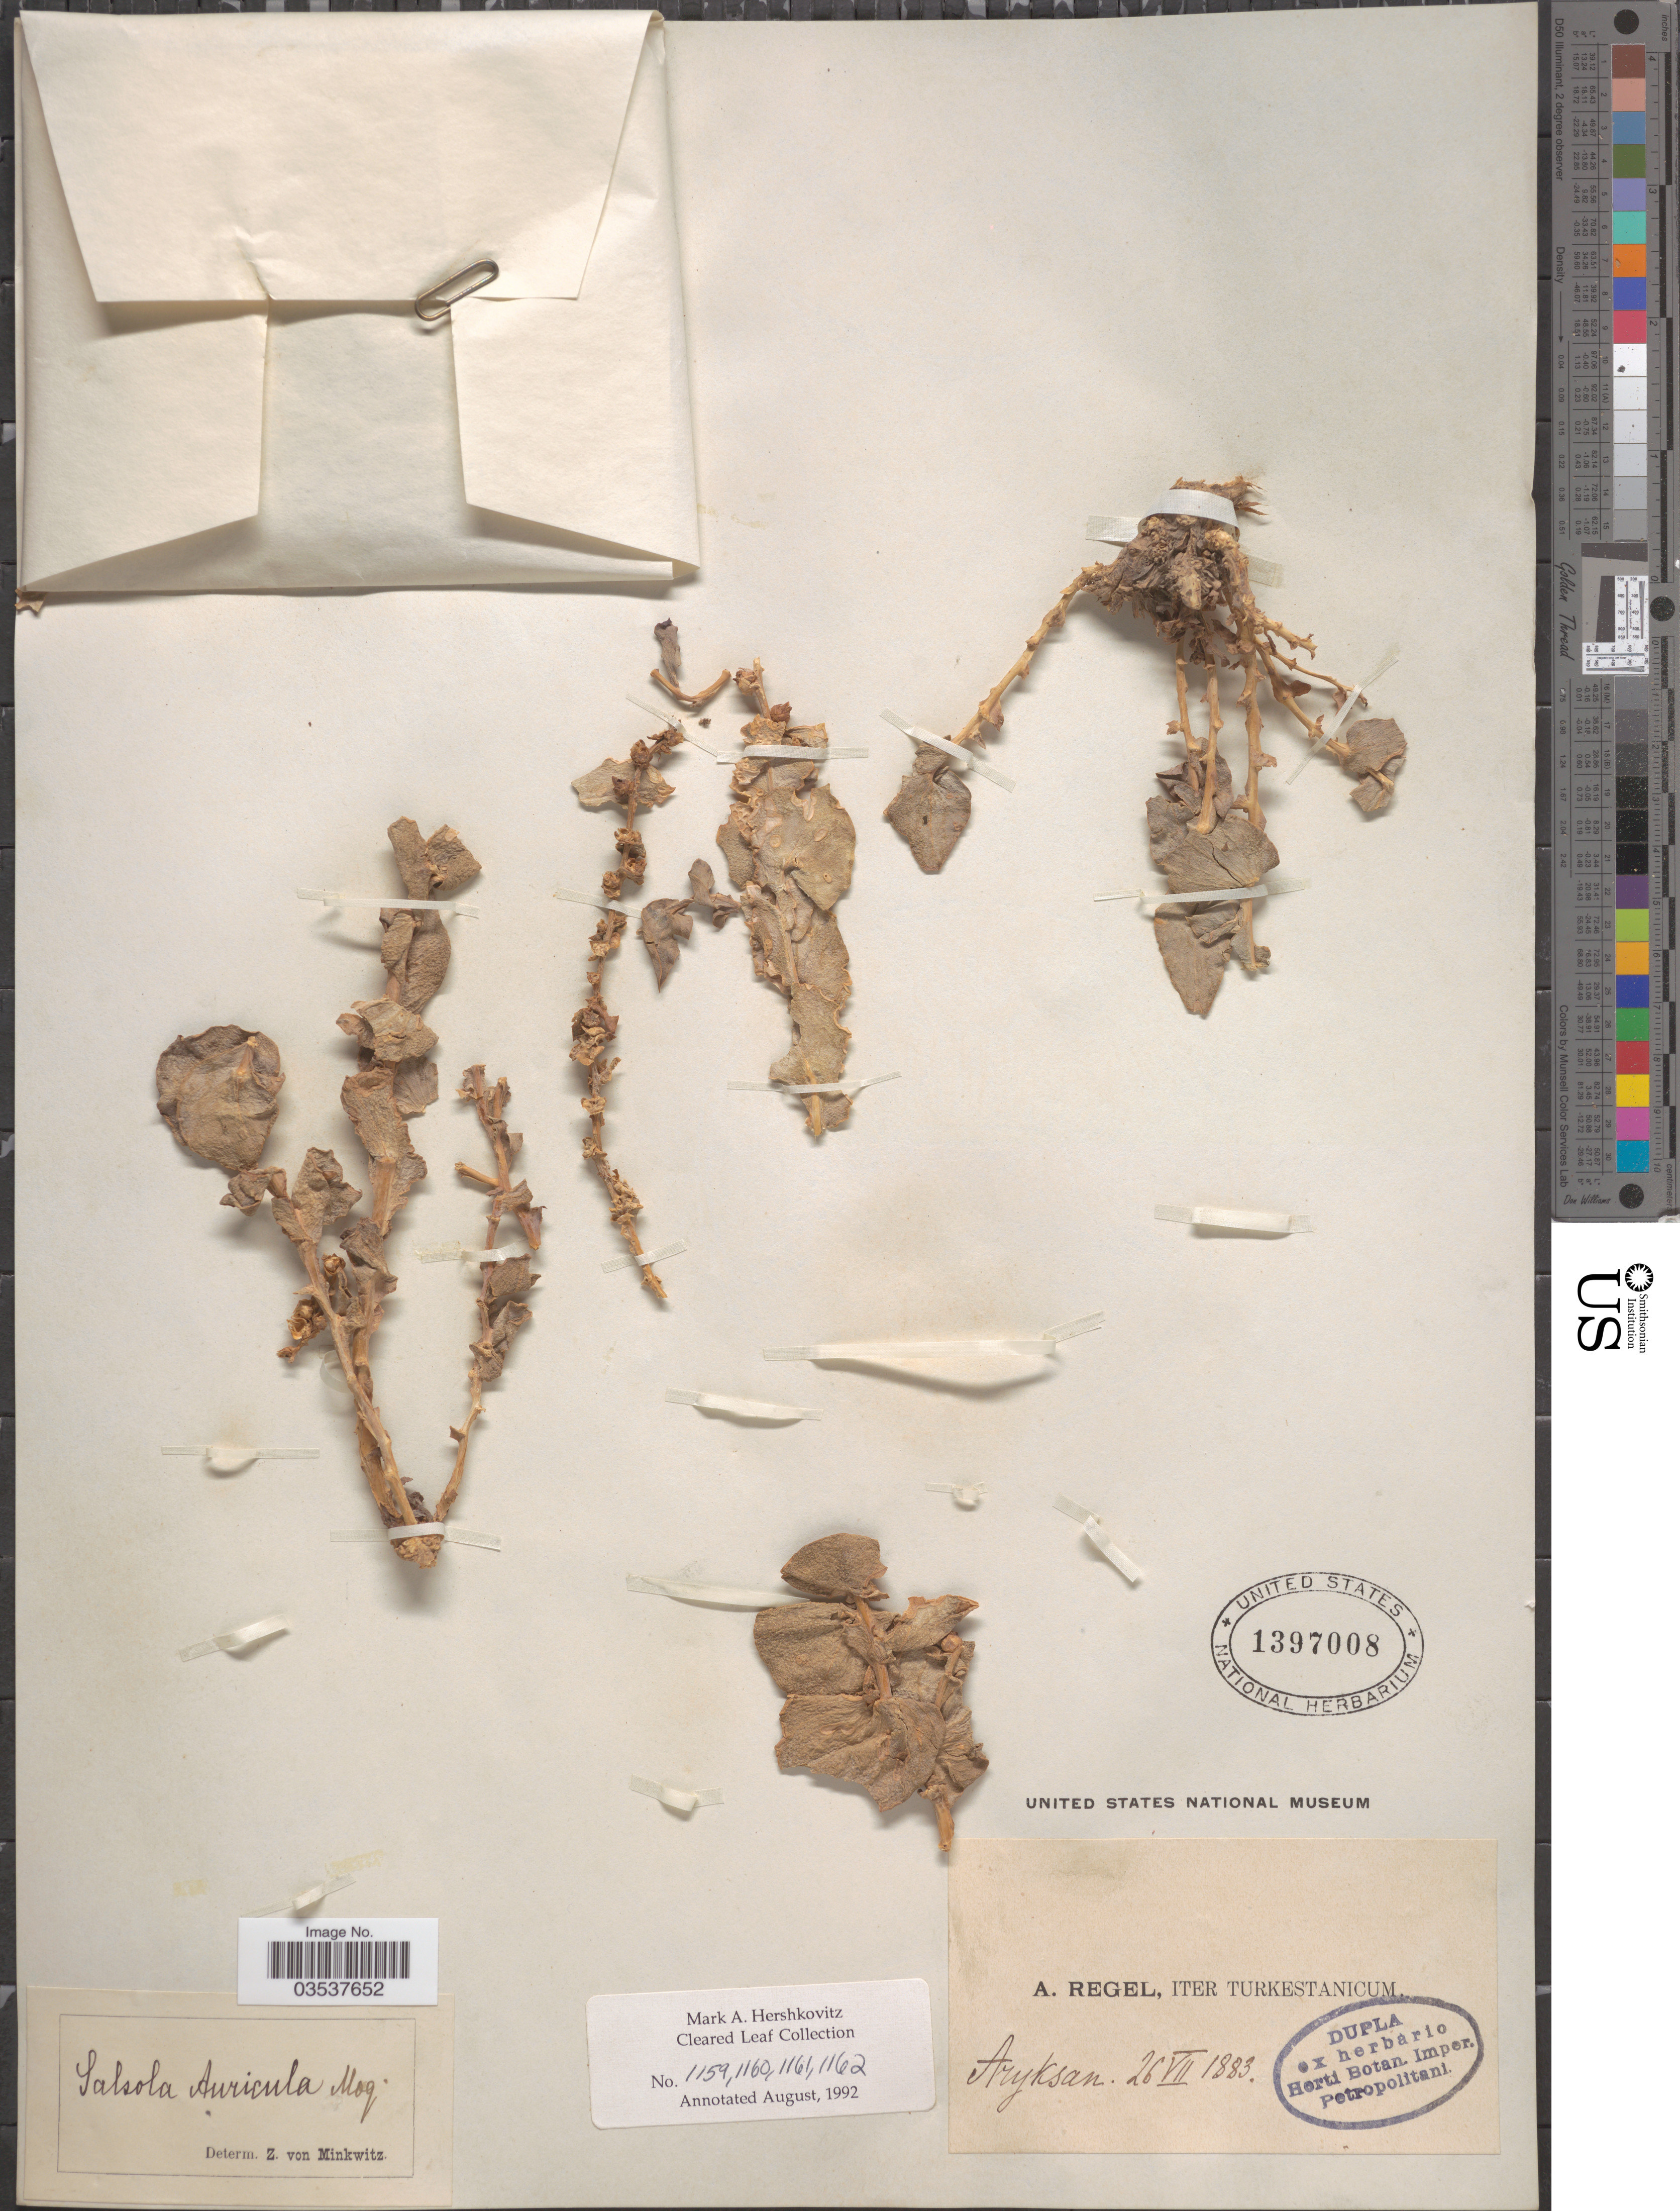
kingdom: Plantae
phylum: Tracheophyta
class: Magnoliopsida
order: Caryophyllales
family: Amaranthaceae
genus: Halothamnus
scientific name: Halothamnus auriculus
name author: (Moq.) Botsch.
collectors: A. Regel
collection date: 1883-07-26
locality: Iter Turkestanicum. Aryksan.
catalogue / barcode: US 1397008